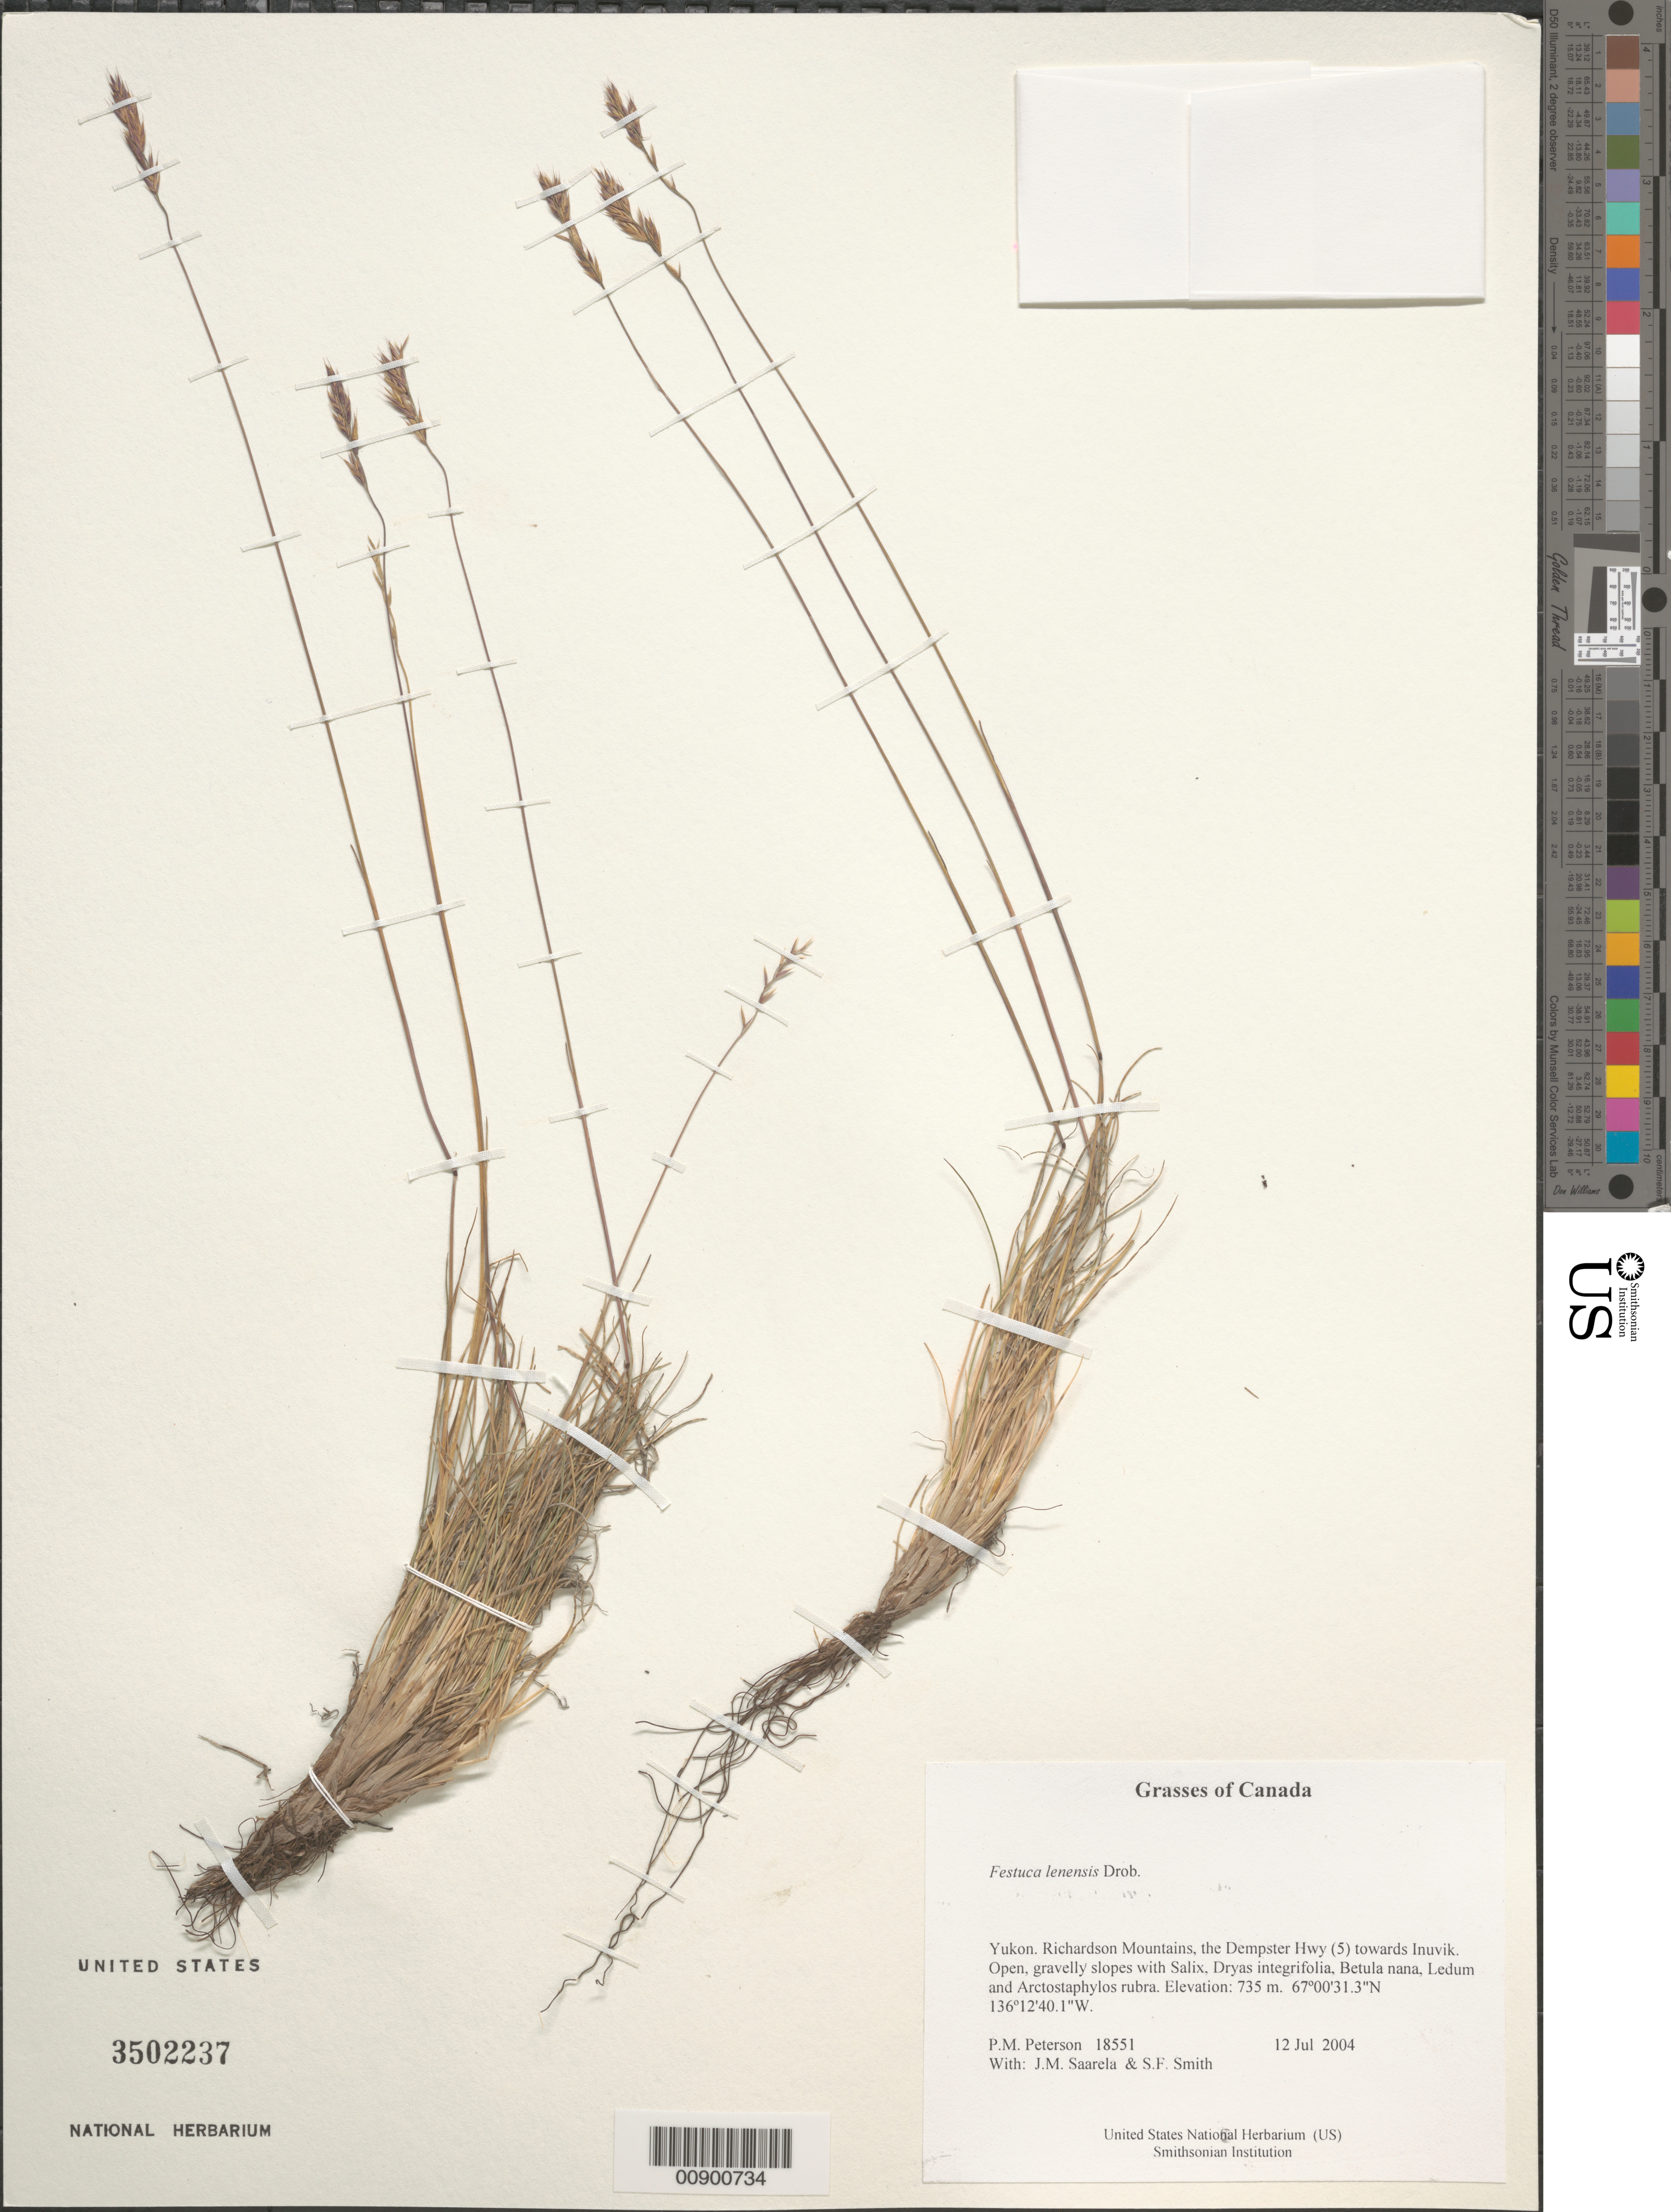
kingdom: Plantae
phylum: Tracheophyta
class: Liliopsida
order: Poales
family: Poaceae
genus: Festuca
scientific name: Festuca lenensis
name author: Drobow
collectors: P. M. Peterson, J. Saarela & S.F. Smith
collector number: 18551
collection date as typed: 12 Jul 2004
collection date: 2004-07-12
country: Canada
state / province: Yukon Territory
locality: Richardson Mountains, the Dempster Hwy (5) towards Inuvik. Open, gravelly slopes with Salix, Dryas integrifolia, Betula nana, Ledum and Arctostaphylos rubra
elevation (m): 735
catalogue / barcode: US 3502237